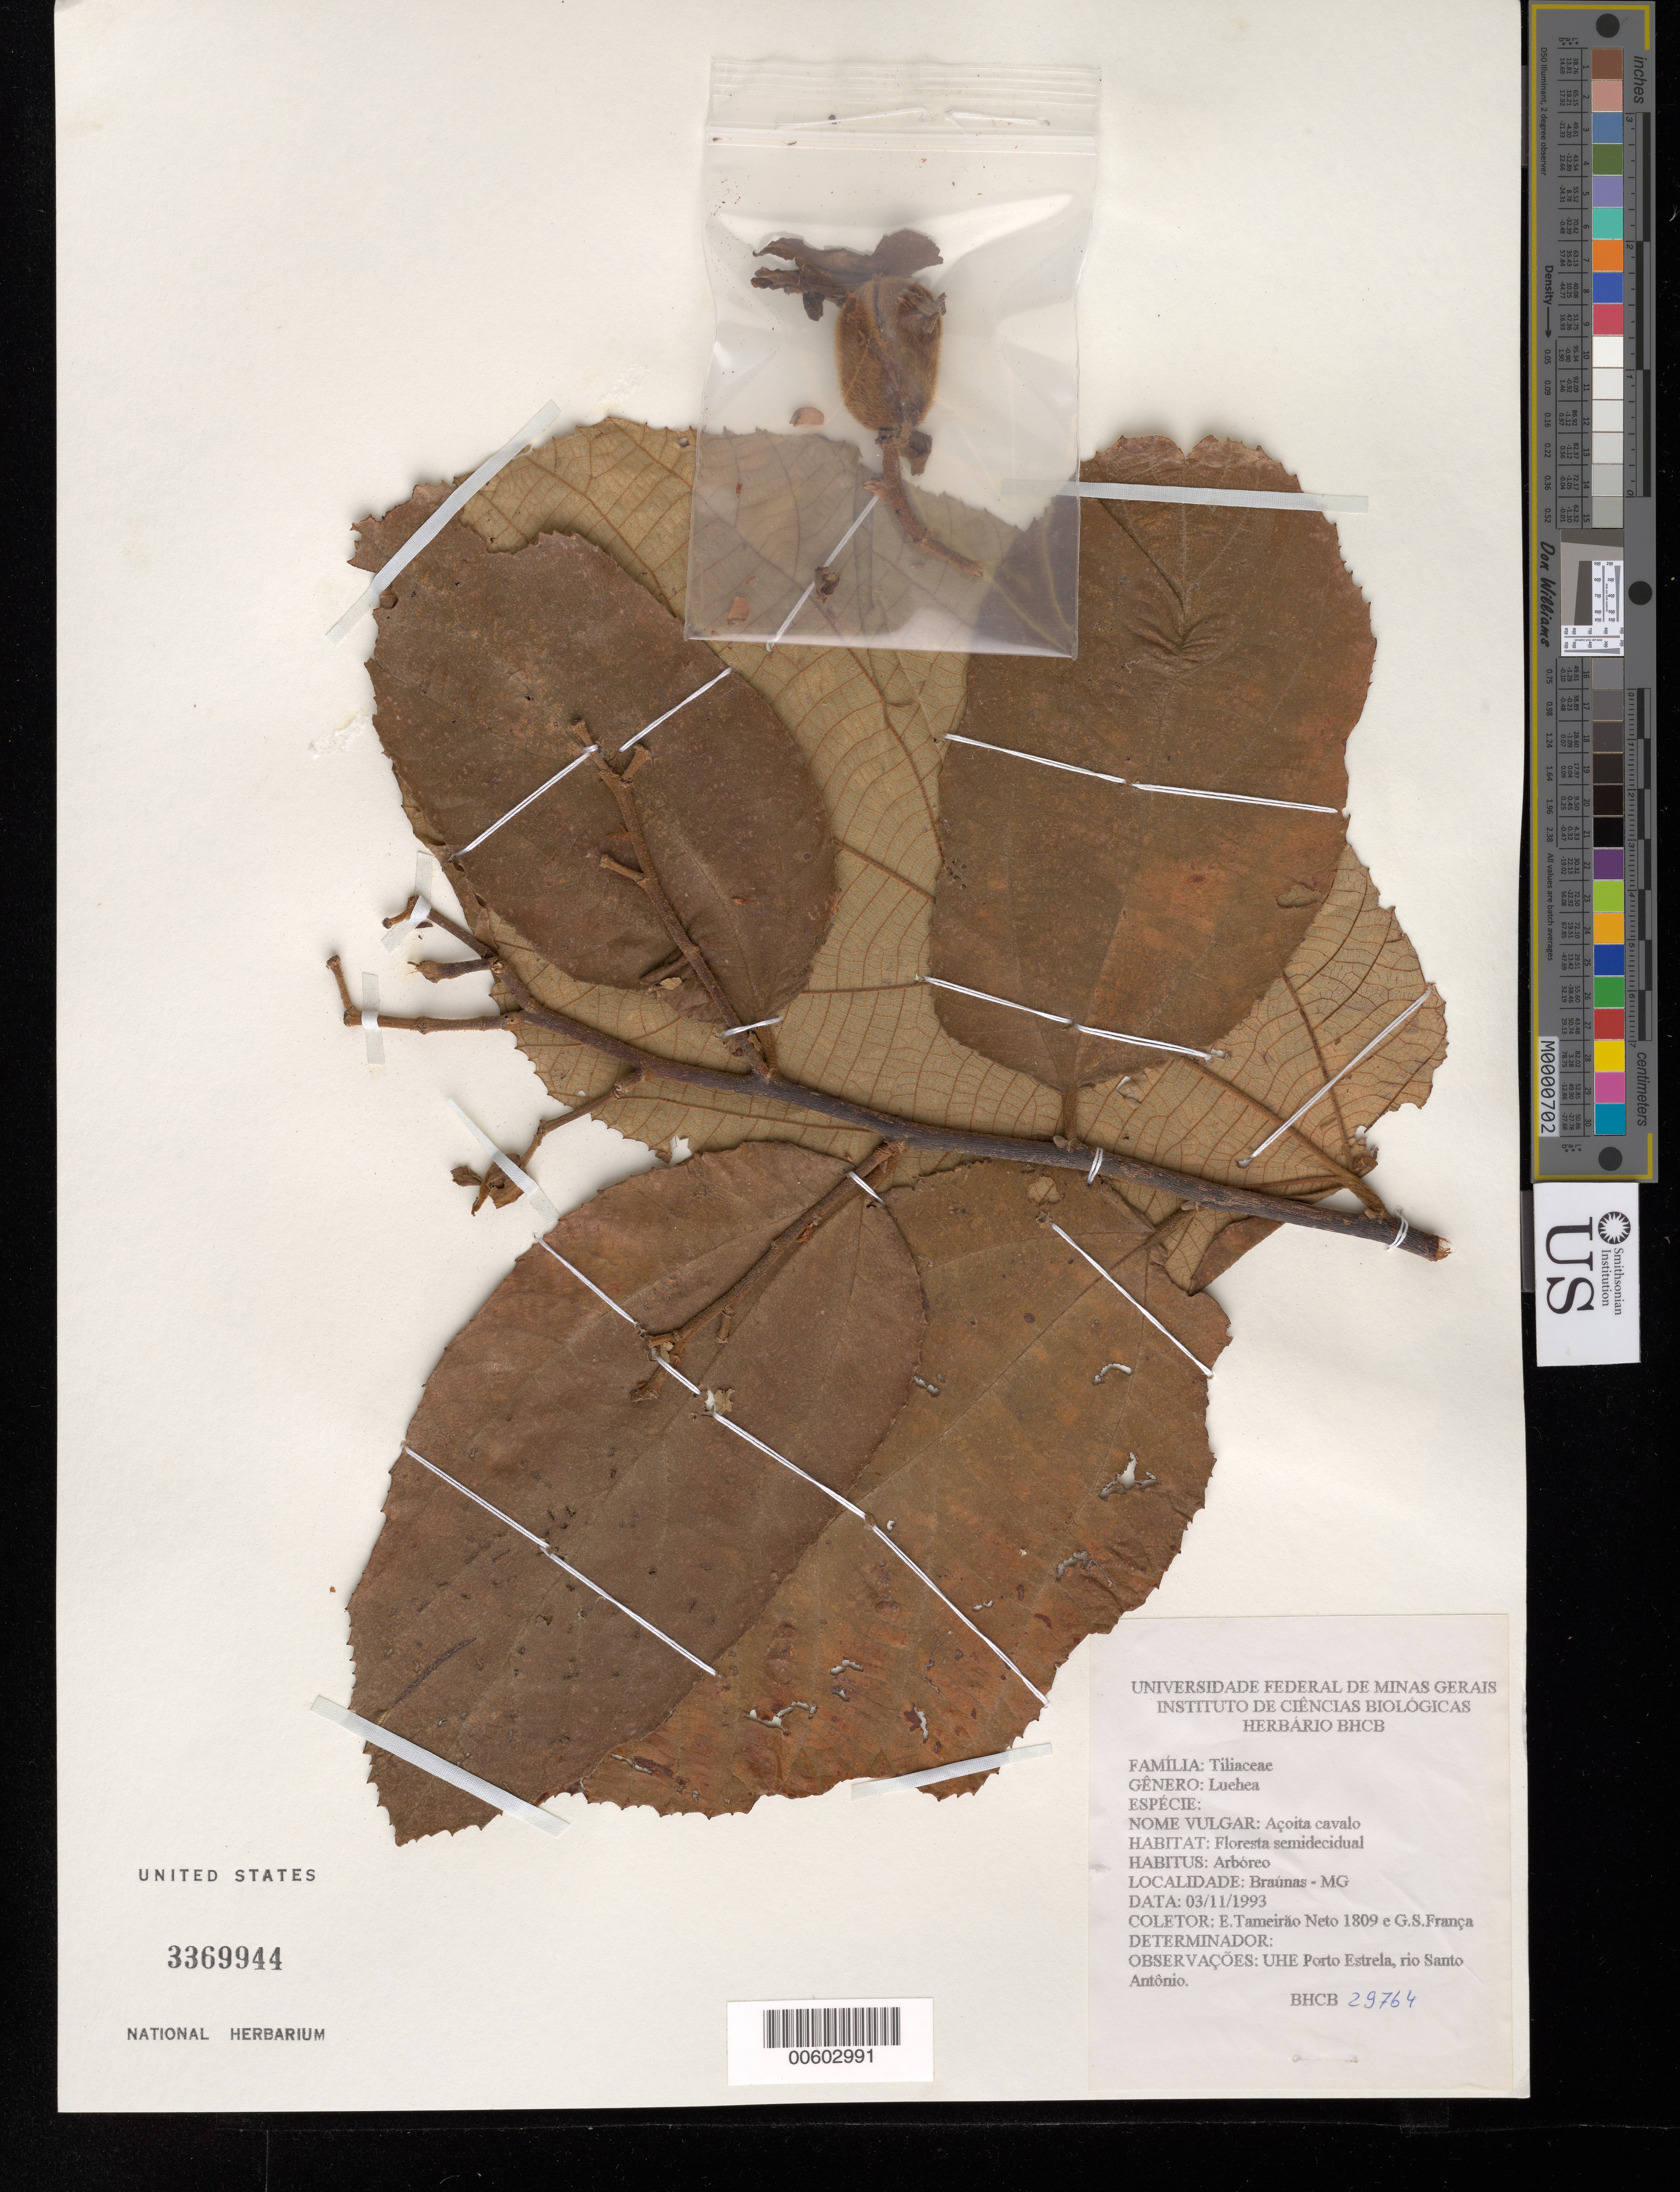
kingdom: Plantae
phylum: Tracheophyta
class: Magnoliopsida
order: Malvales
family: Malvaceae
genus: Luehea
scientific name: Luehea sp.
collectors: E. Neto & G. França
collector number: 1809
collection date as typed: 03 011 1996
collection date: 1996-01-03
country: Brazil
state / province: Minas Gerais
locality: Braúnas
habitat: Florestal semidecidual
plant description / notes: Common name: Açoita cavalo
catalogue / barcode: US 3369944